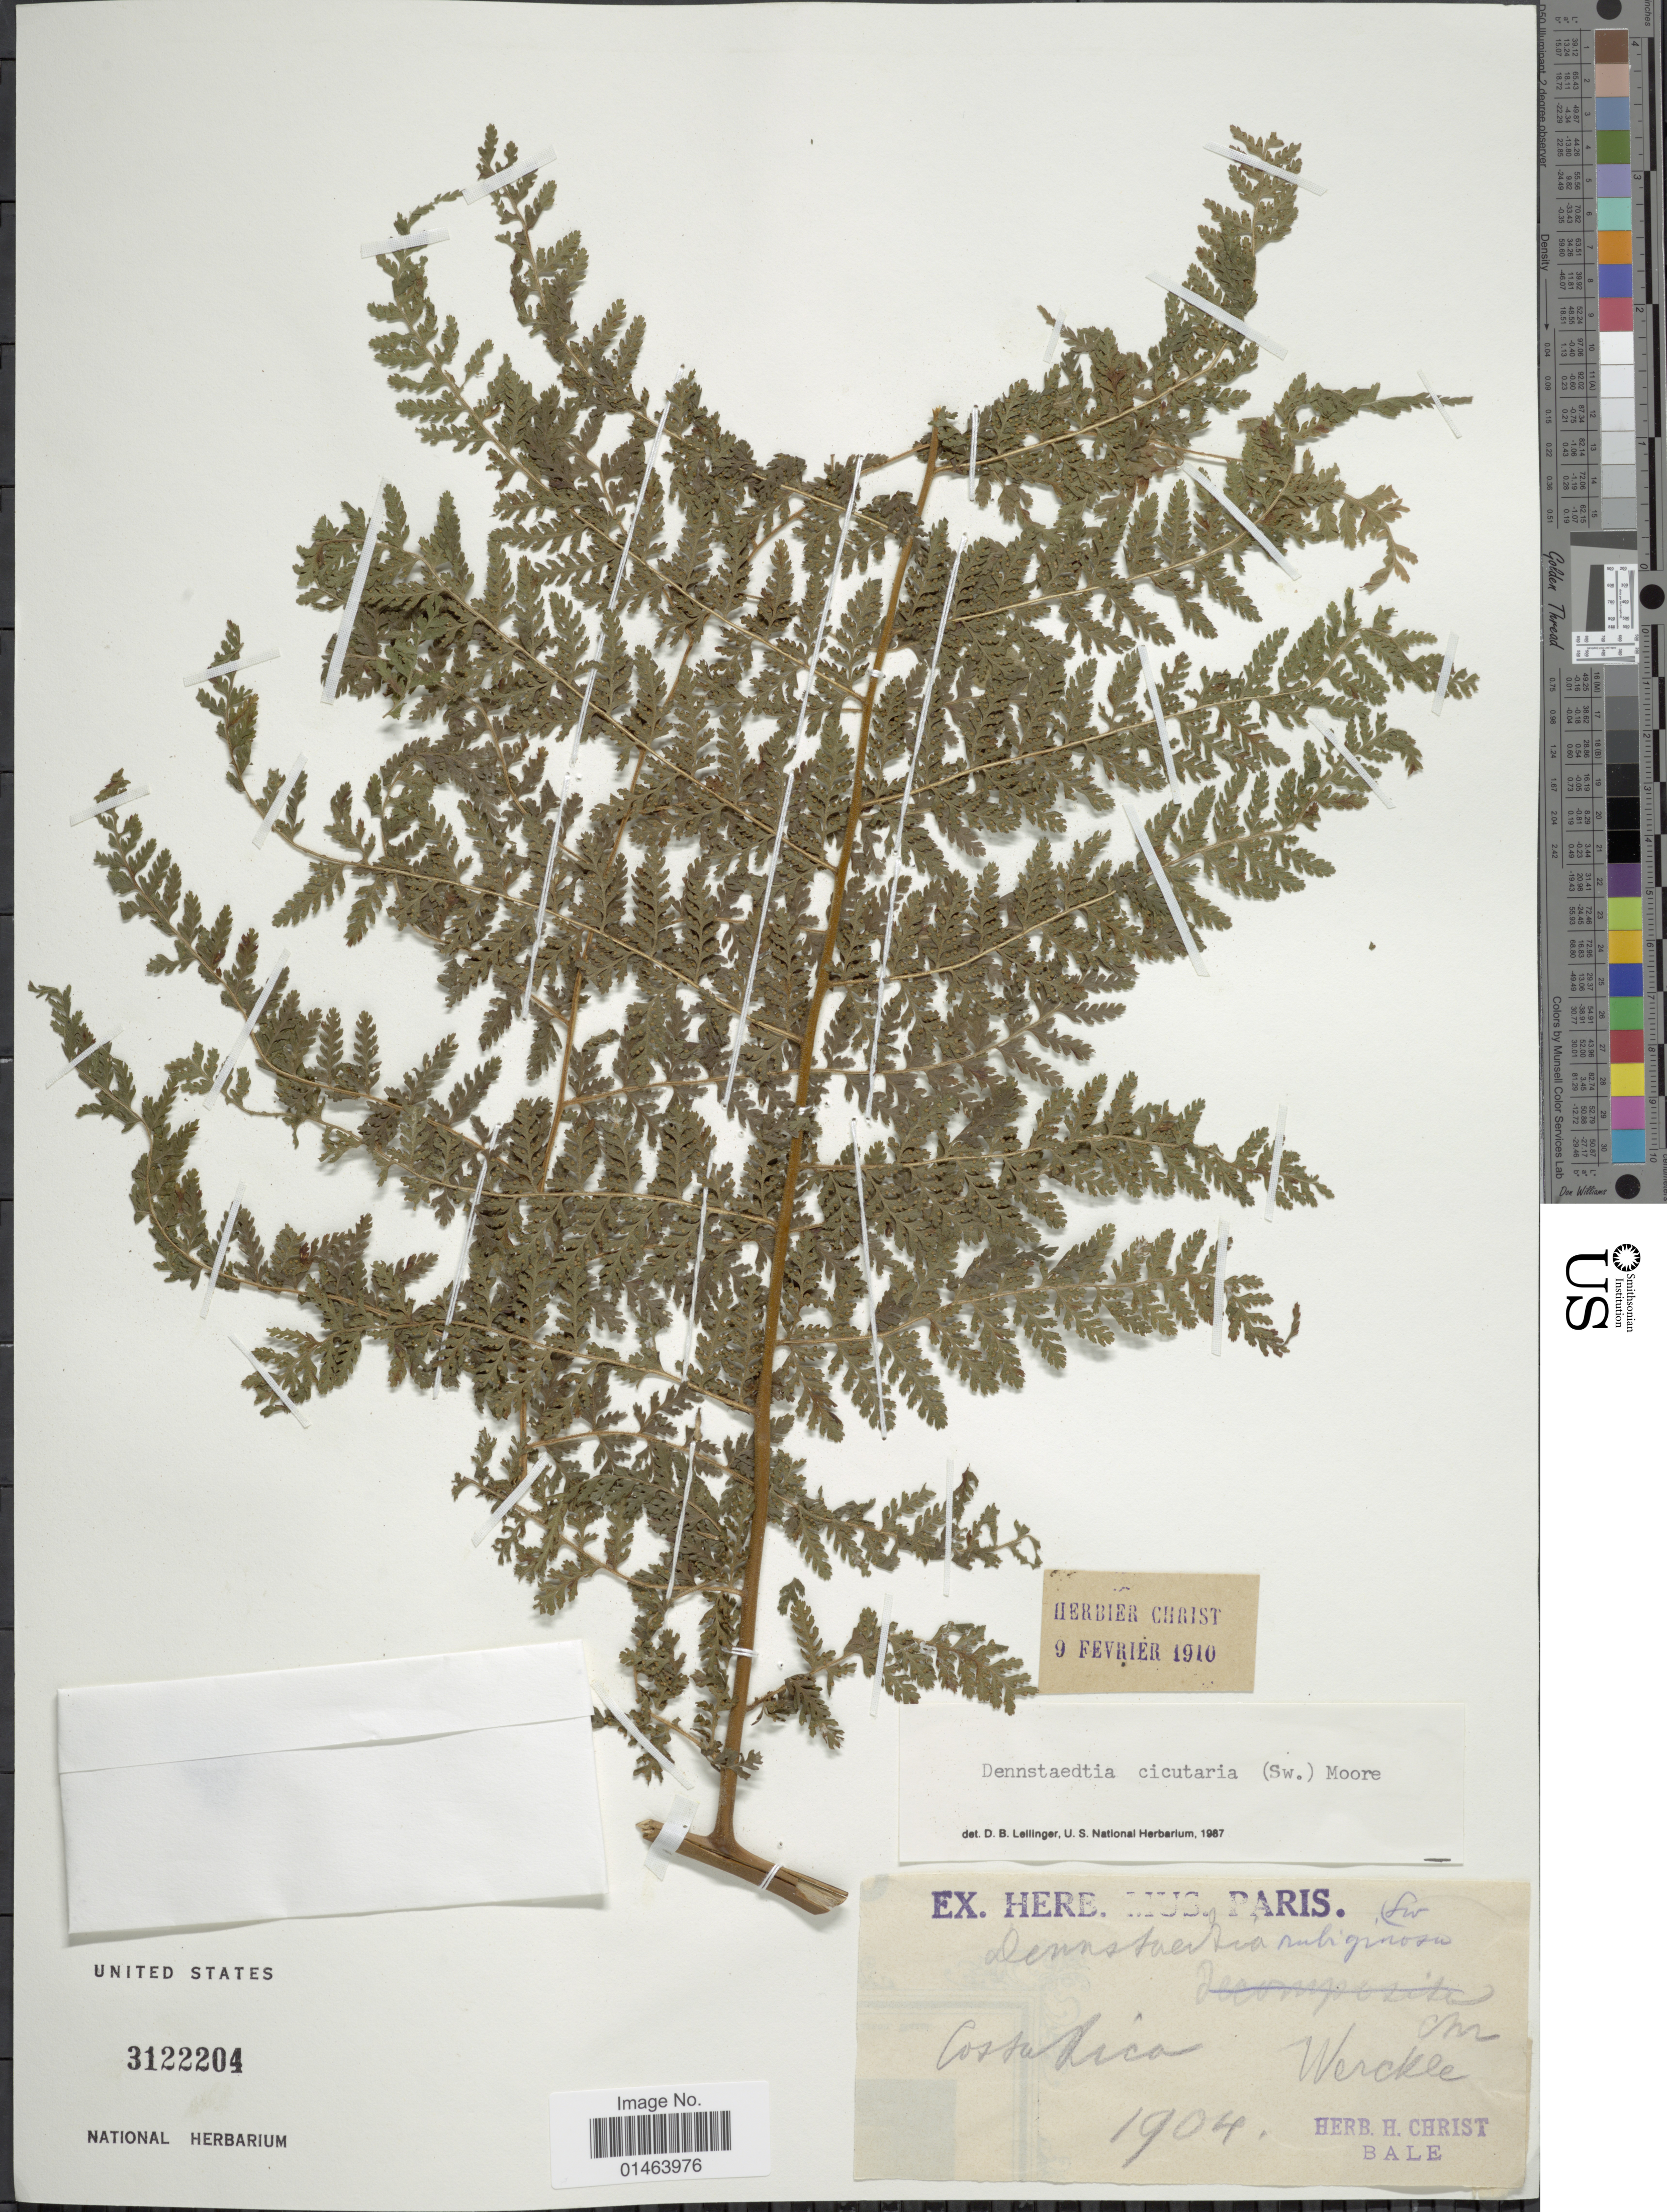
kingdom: Plantae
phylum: Tracheophyta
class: Polypodiopsida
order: Polypodiales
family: Dennstaedtiaceae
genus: Dennstaedtia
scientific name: Dennstaedtia cicutaria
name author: (Sw.) T. Moore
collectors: Werckle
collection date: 1904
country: Costa Rica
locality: Costa Rica.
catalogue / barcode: US 3122204